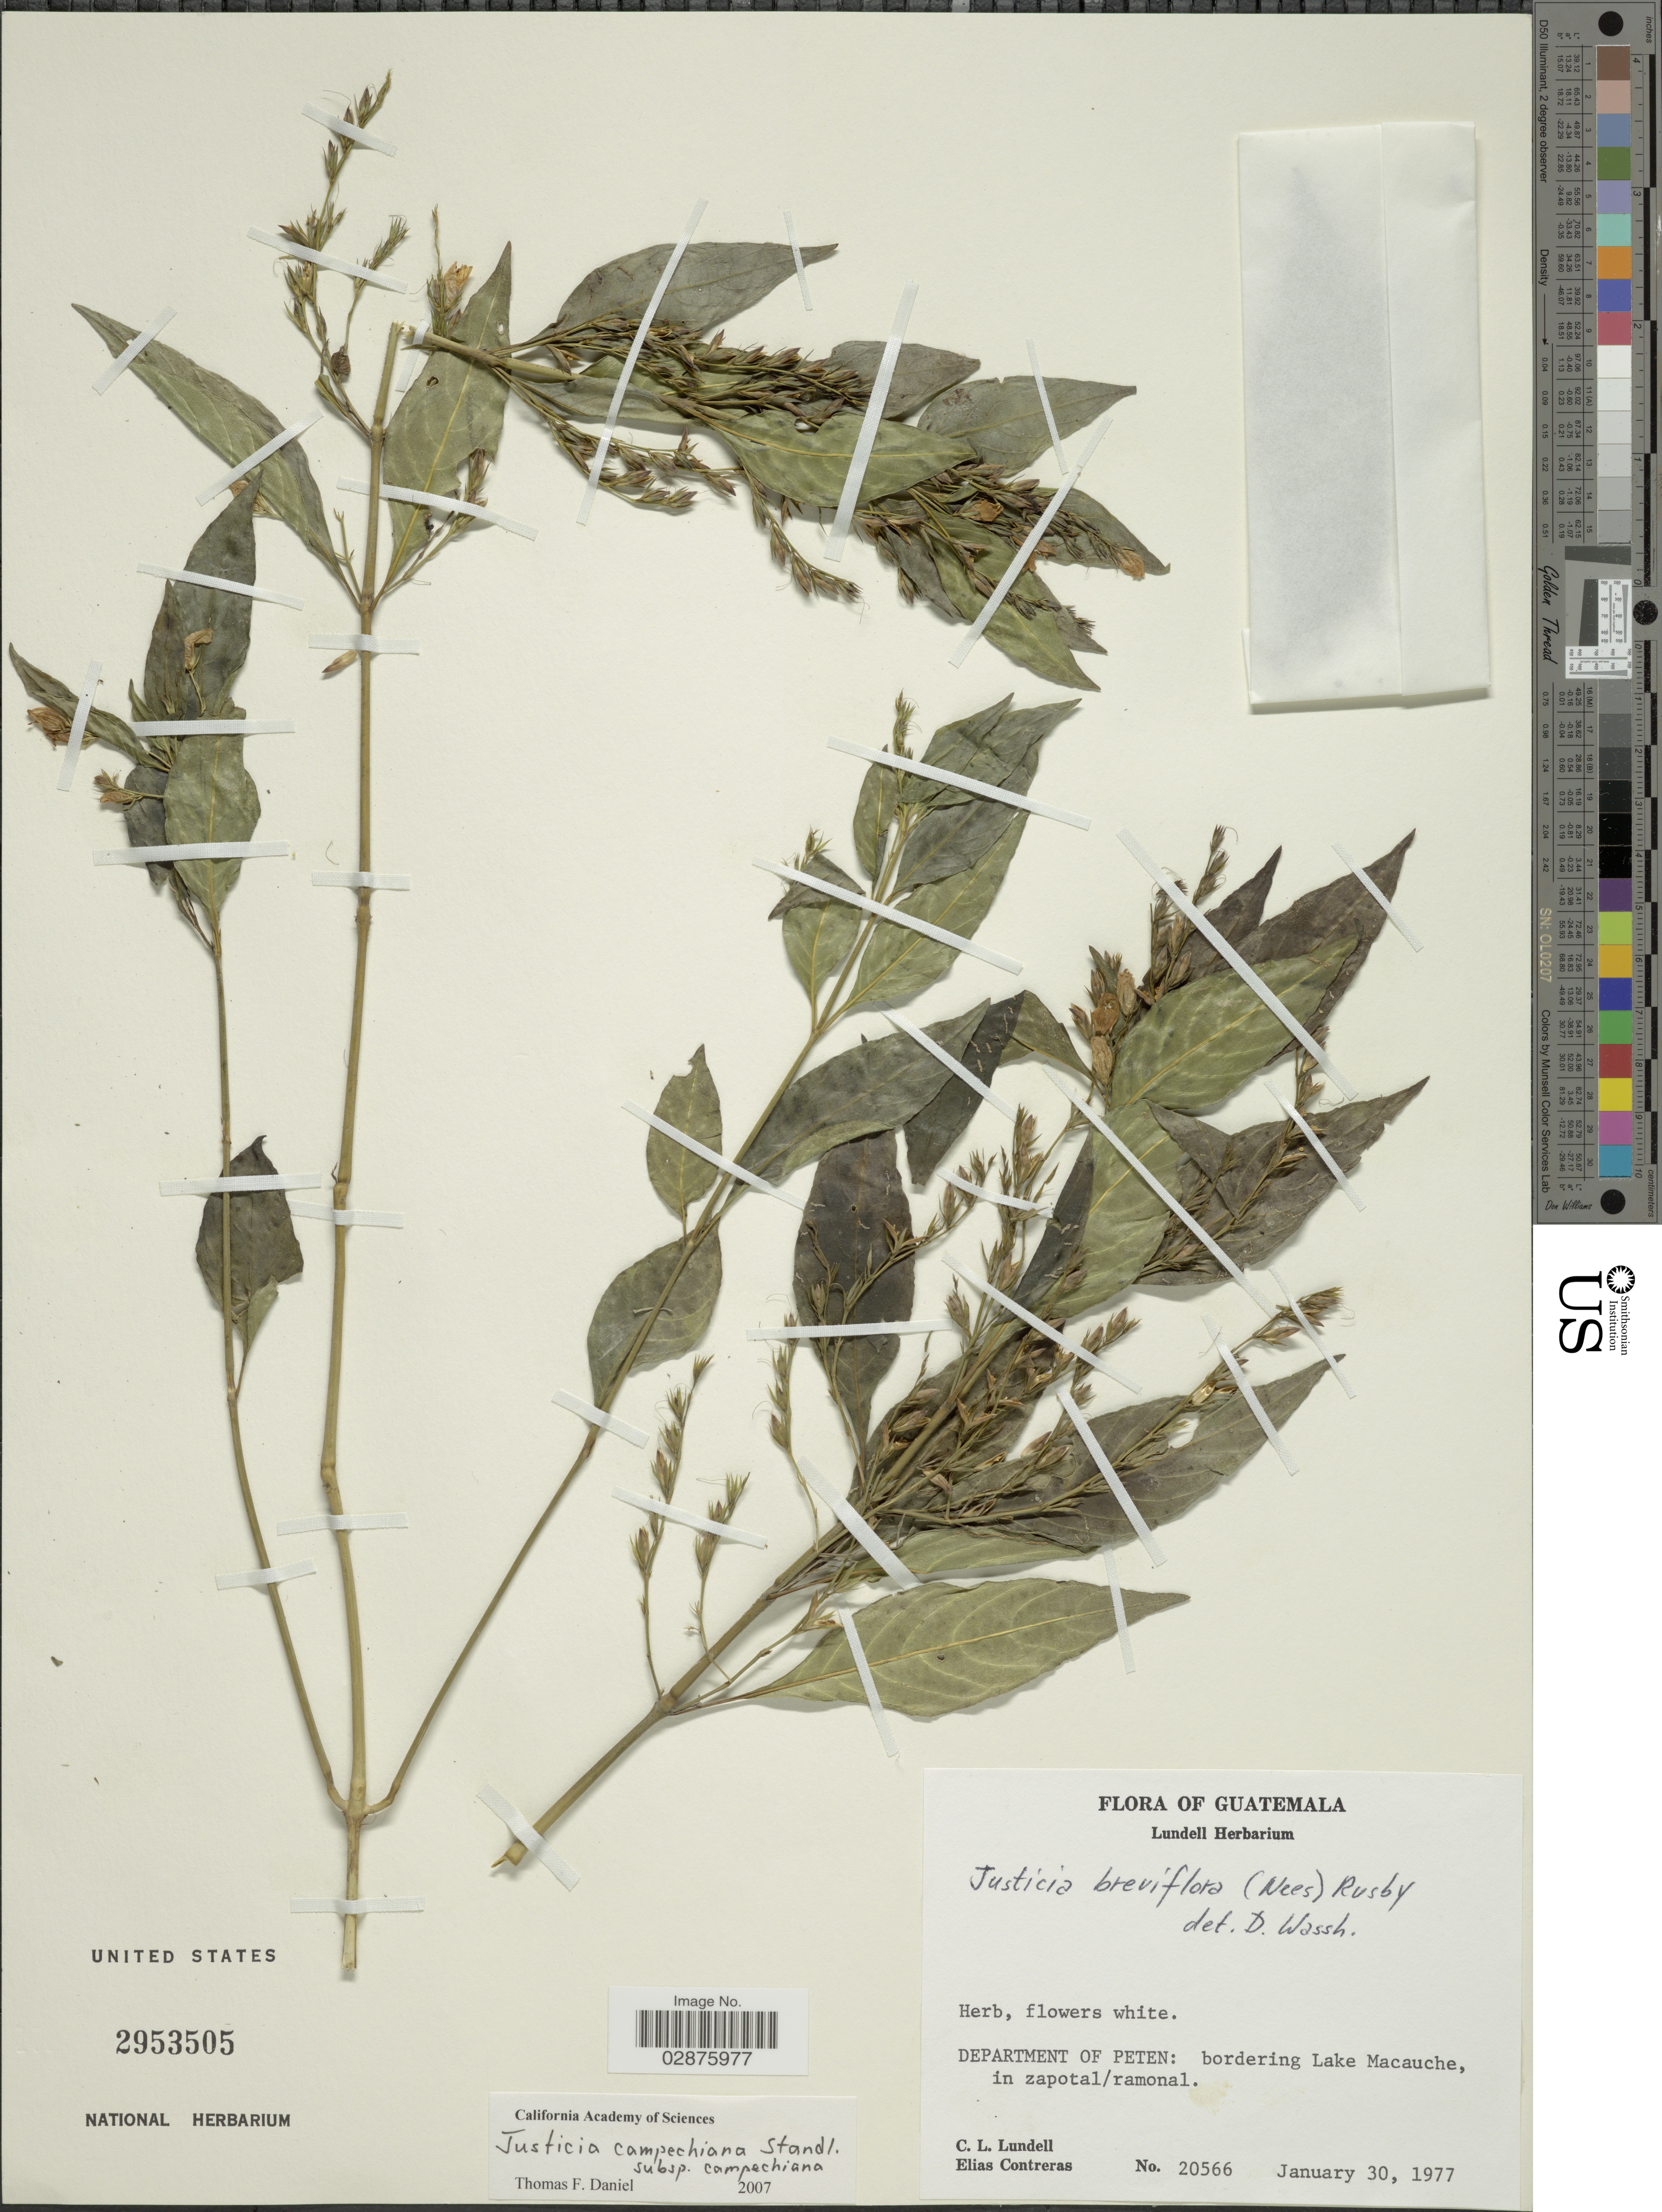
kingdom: Plantae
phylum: Tracheophyta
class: Magnoliopsida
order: Lamiales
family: Acanthaceae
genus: Justicia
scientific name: Justicia campechiana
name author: Standl.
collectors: C. L. Lundell & E. Contreras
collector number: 20566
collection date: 1977-01-30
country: Guatemala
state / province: El Petén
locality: Department of Peten: bordering Lake Macauche, in zapotal/ramonal.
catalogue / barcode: US 2953505